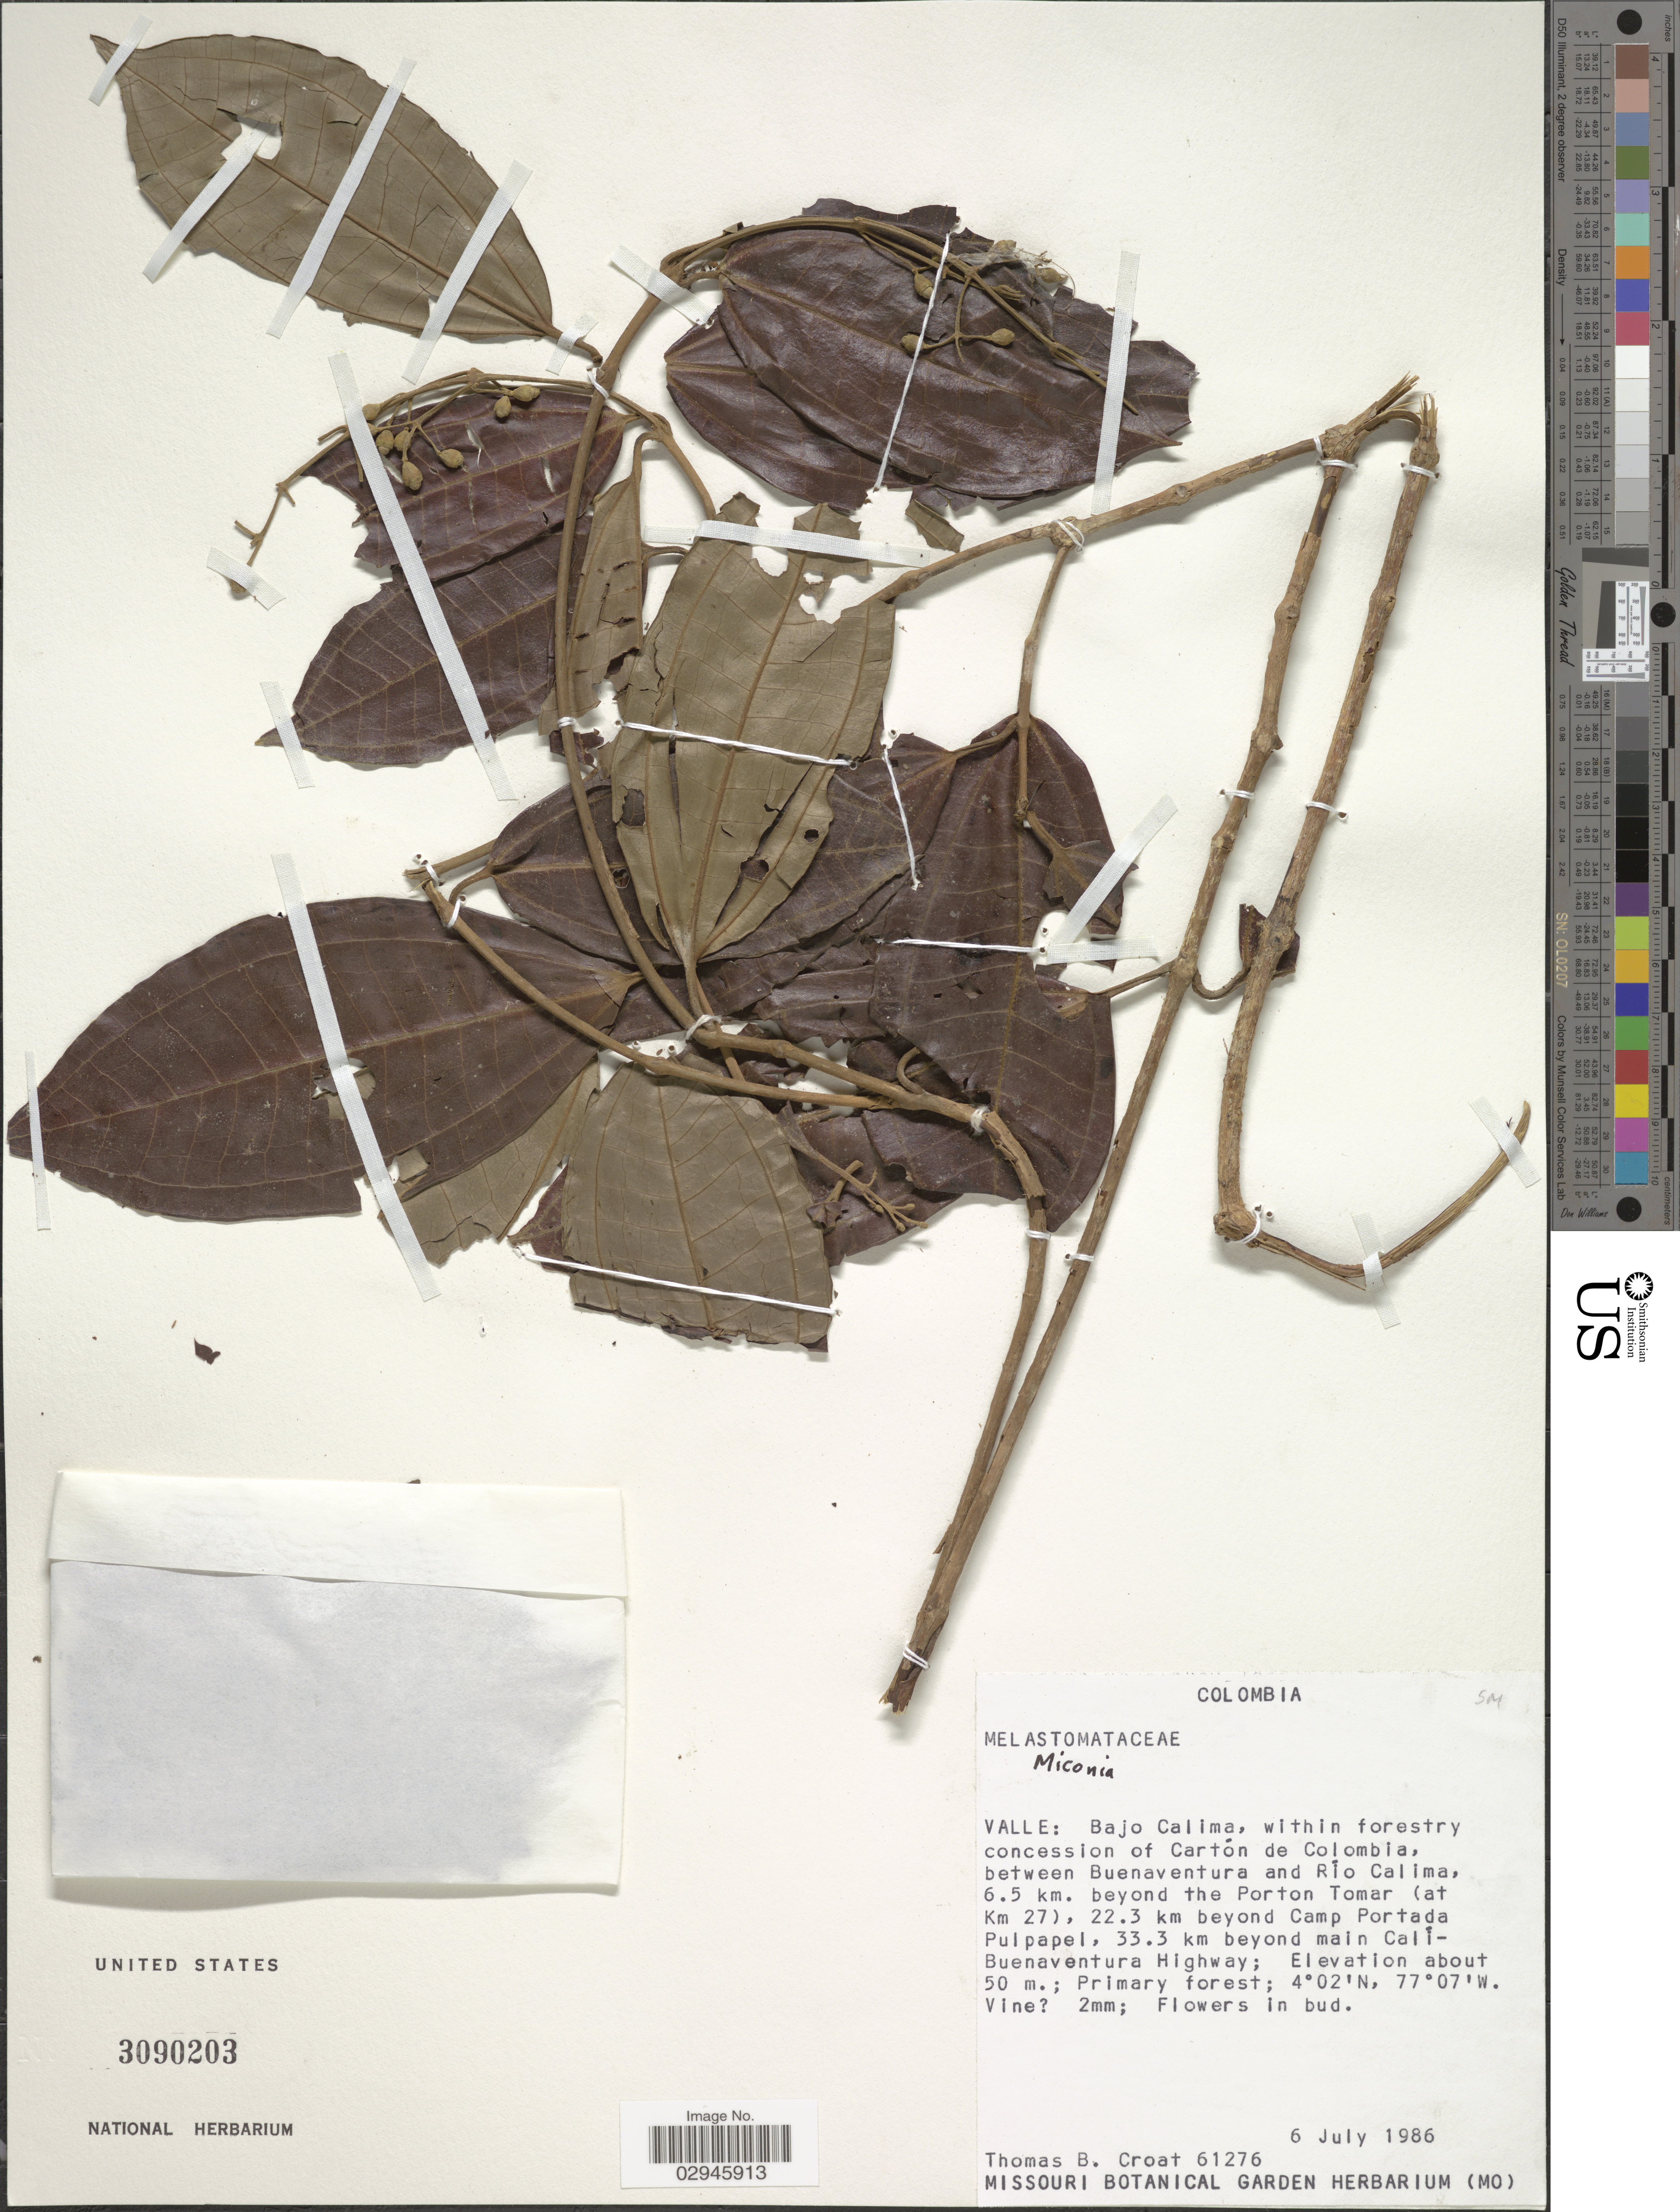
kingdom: Plantae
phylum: Tracheophyta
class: Magnoliopsida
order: Myrtales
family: Melastomataceae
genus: Miconia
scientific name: Miconia sp.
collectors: T. B. Croat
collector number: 61276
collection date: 1986-07-06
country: Colombia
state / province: Valle del Cauca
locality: Bajo Calima, within forestry concession of Cartón de Colombia, between Buenaventura and Río Calima, 6.5 km. beyond the Porton Tomar (at Km 27), 22.3 km beyond Camp Portada Pulpapel, 33.3 km beyond main Calí-Buenaventura Highway.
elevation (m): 50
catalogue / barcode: US 3090203